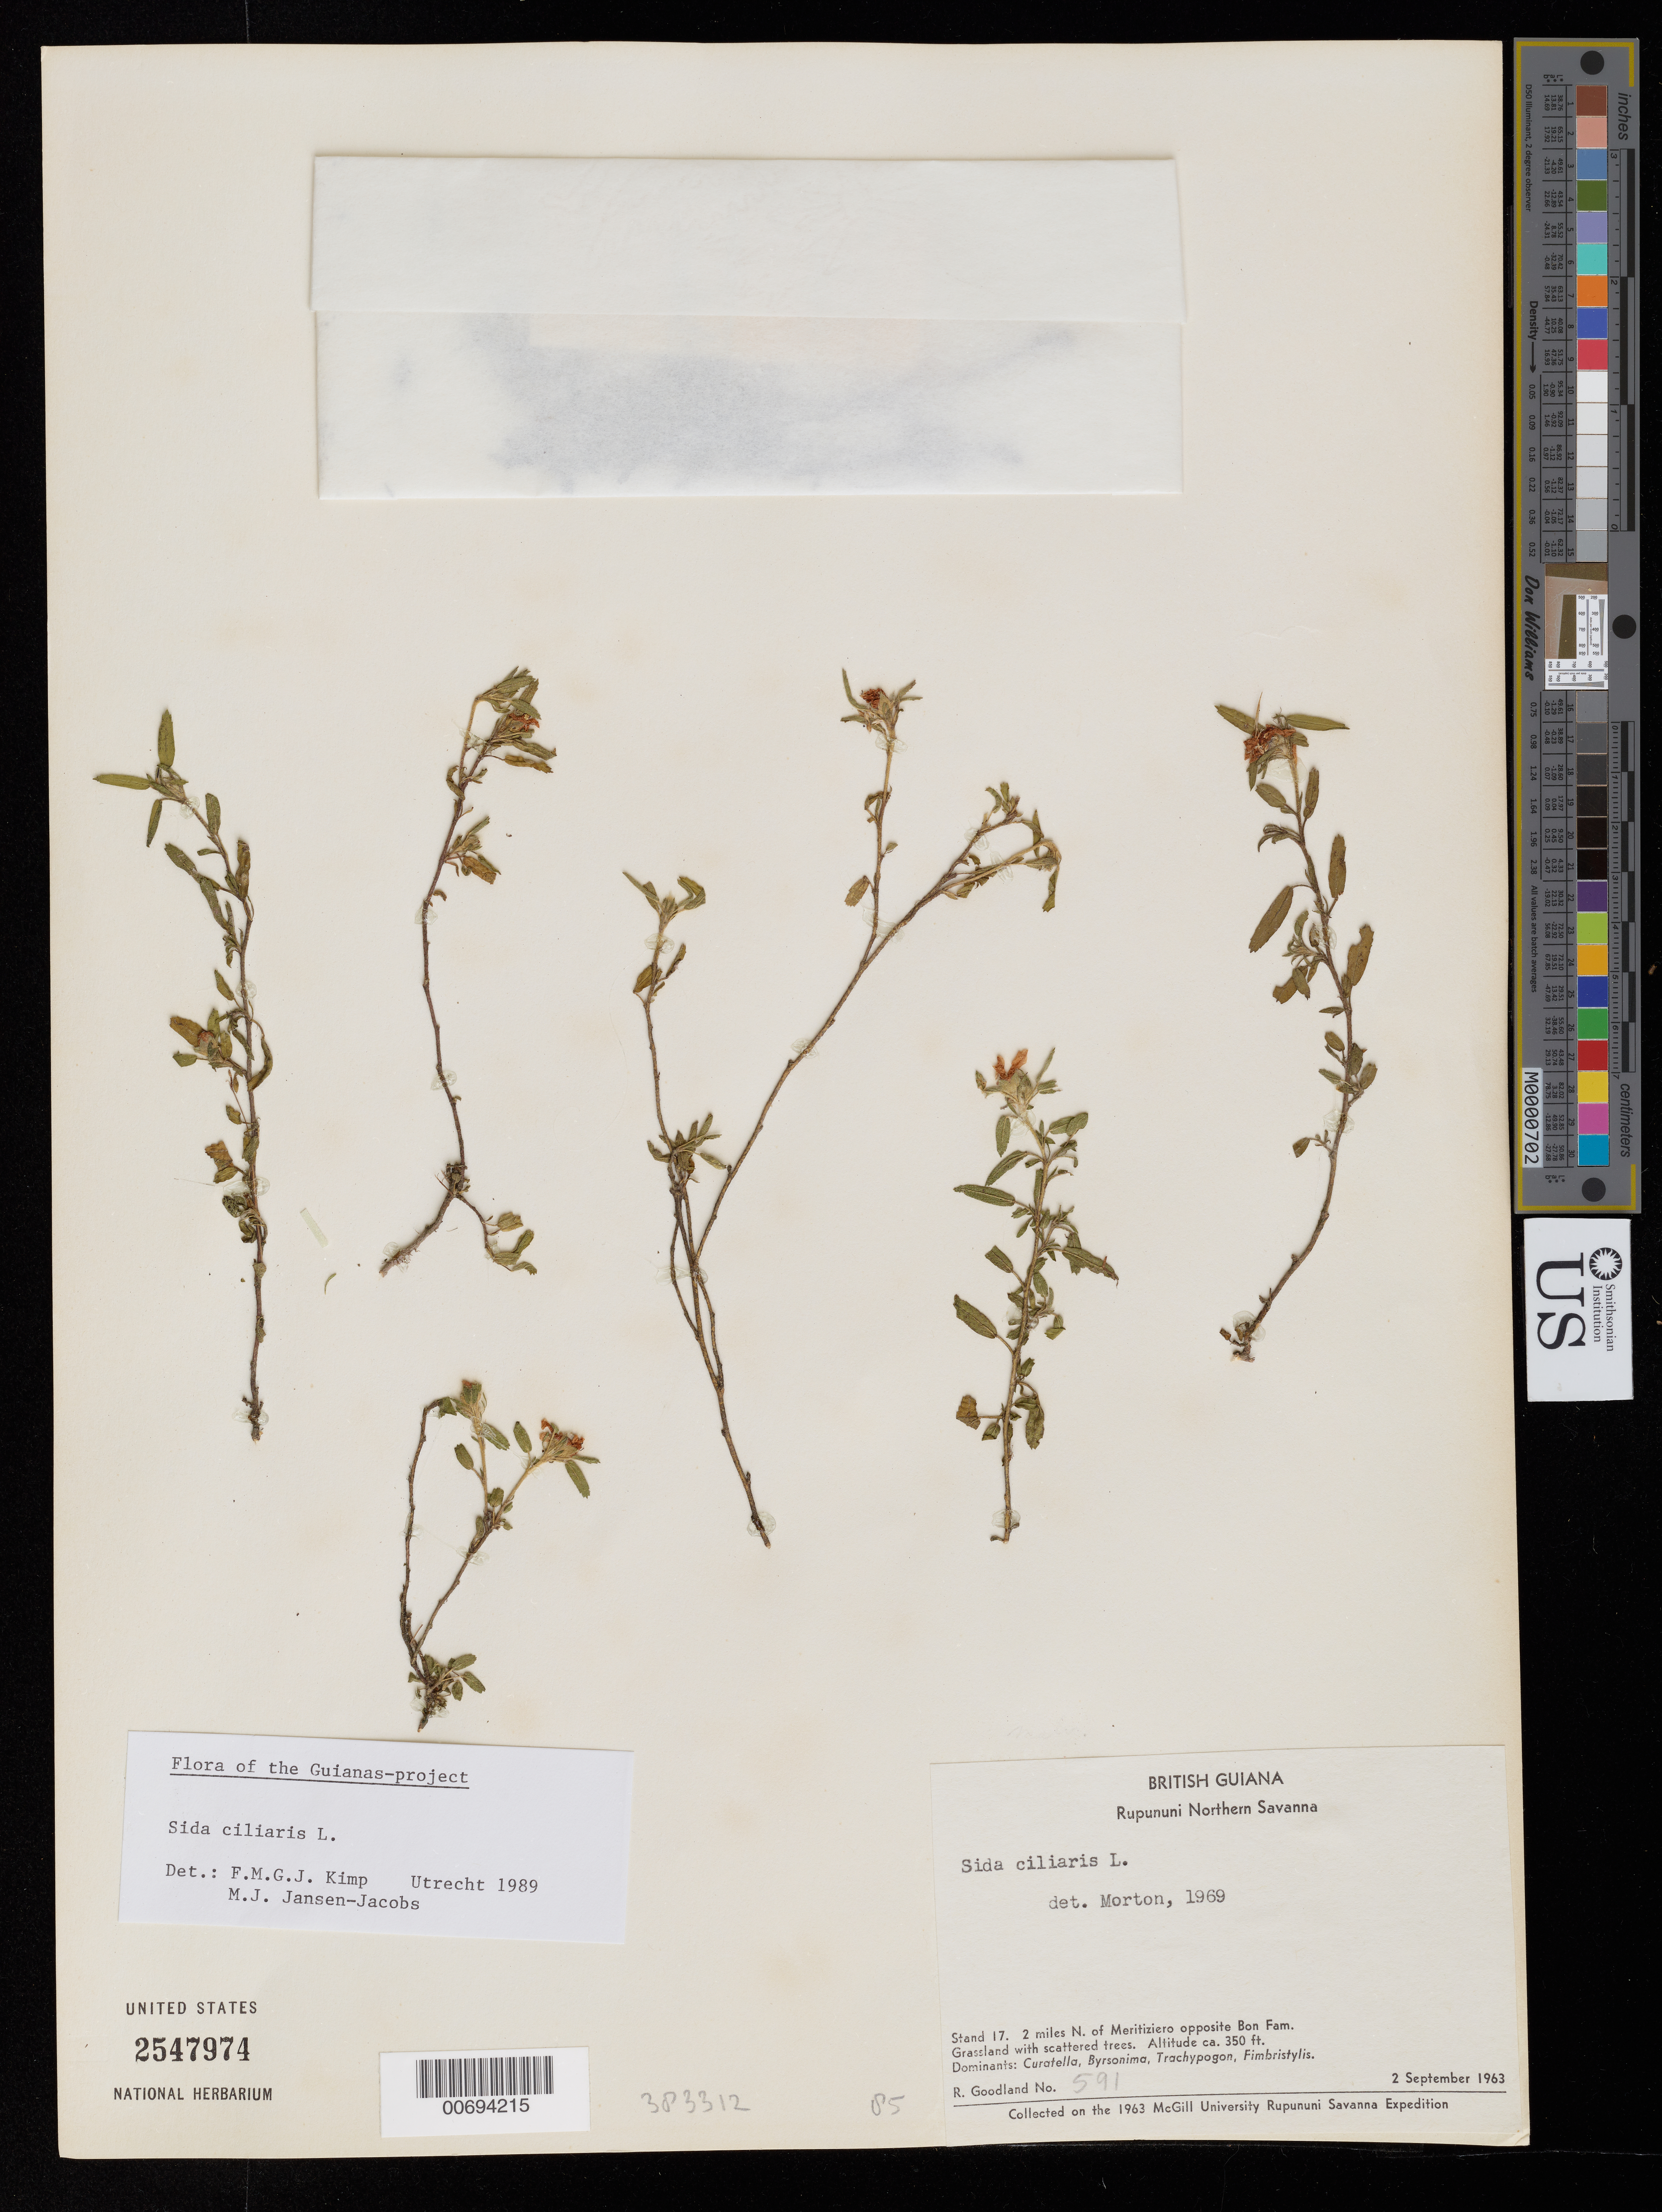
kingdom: Plantae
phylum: Tracheophyta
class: Magnoliopsida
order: Malvales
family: Malvaceae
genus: Sida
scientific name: Sida ciliaris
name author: L.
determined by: Kimp, F. M.; Jansen-Jacobs, M. J.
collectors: R. Goodland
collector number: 591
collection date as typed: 2-Sep-63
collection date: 1963-09-02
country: Guyana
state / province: U. Takutu-U. Essequibo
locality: Rupununi Northern Savanna, Meritiziero, 2 mi N of; opposite Bon Fam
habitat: Grassland with scattered trees. Dominants: Curatella, Byrsonima, Trachypogon, Fimbristylis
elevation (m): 107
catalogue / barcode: US 2547974